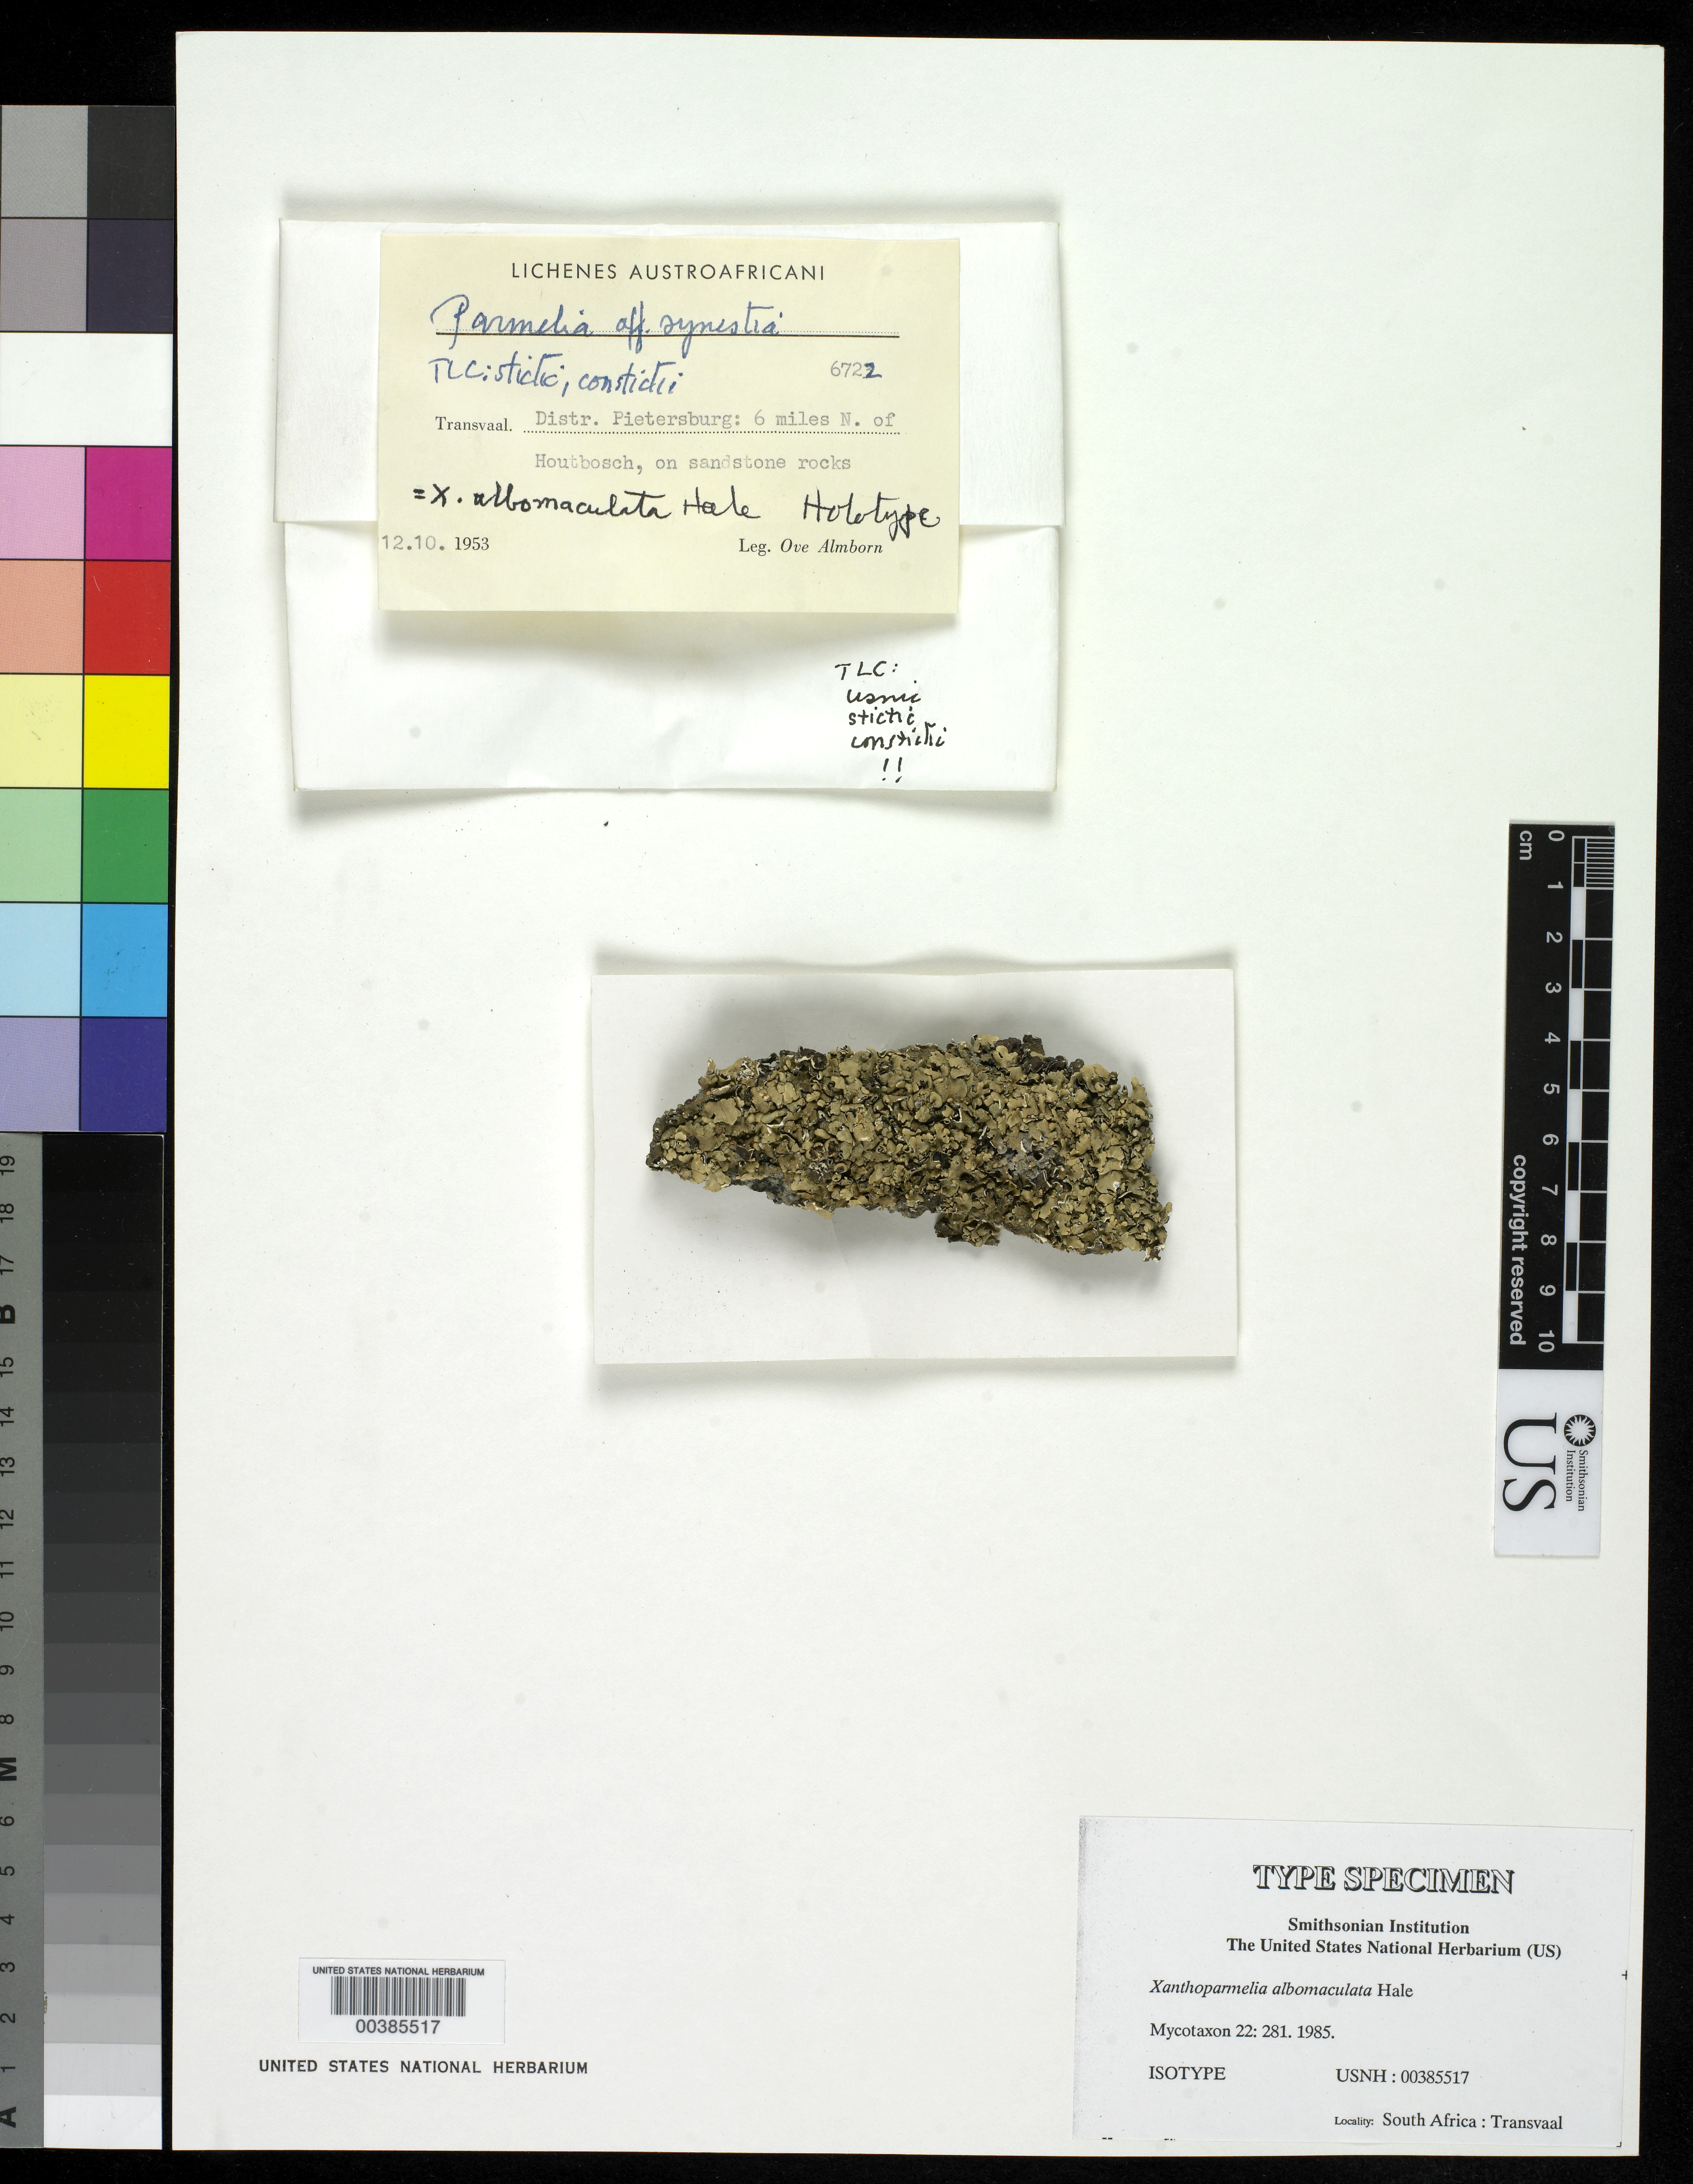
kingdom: Fungi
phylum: Ascomycota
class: Lecanoromycetes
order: Lecanorales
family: Parmeliaceae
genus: Xanthoparmelia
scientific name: Xanthoparmelia albomaculata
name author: Hale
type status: Isotype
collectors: O. Almborn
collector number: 6722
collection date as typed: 12 Oct 1953 or 10 Dec 1953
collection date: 1953-10-12 or 1953-12-10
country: South Africa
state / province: Limpopo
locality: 6 mi N of Houtbosch. Pietersburg. Transvaal